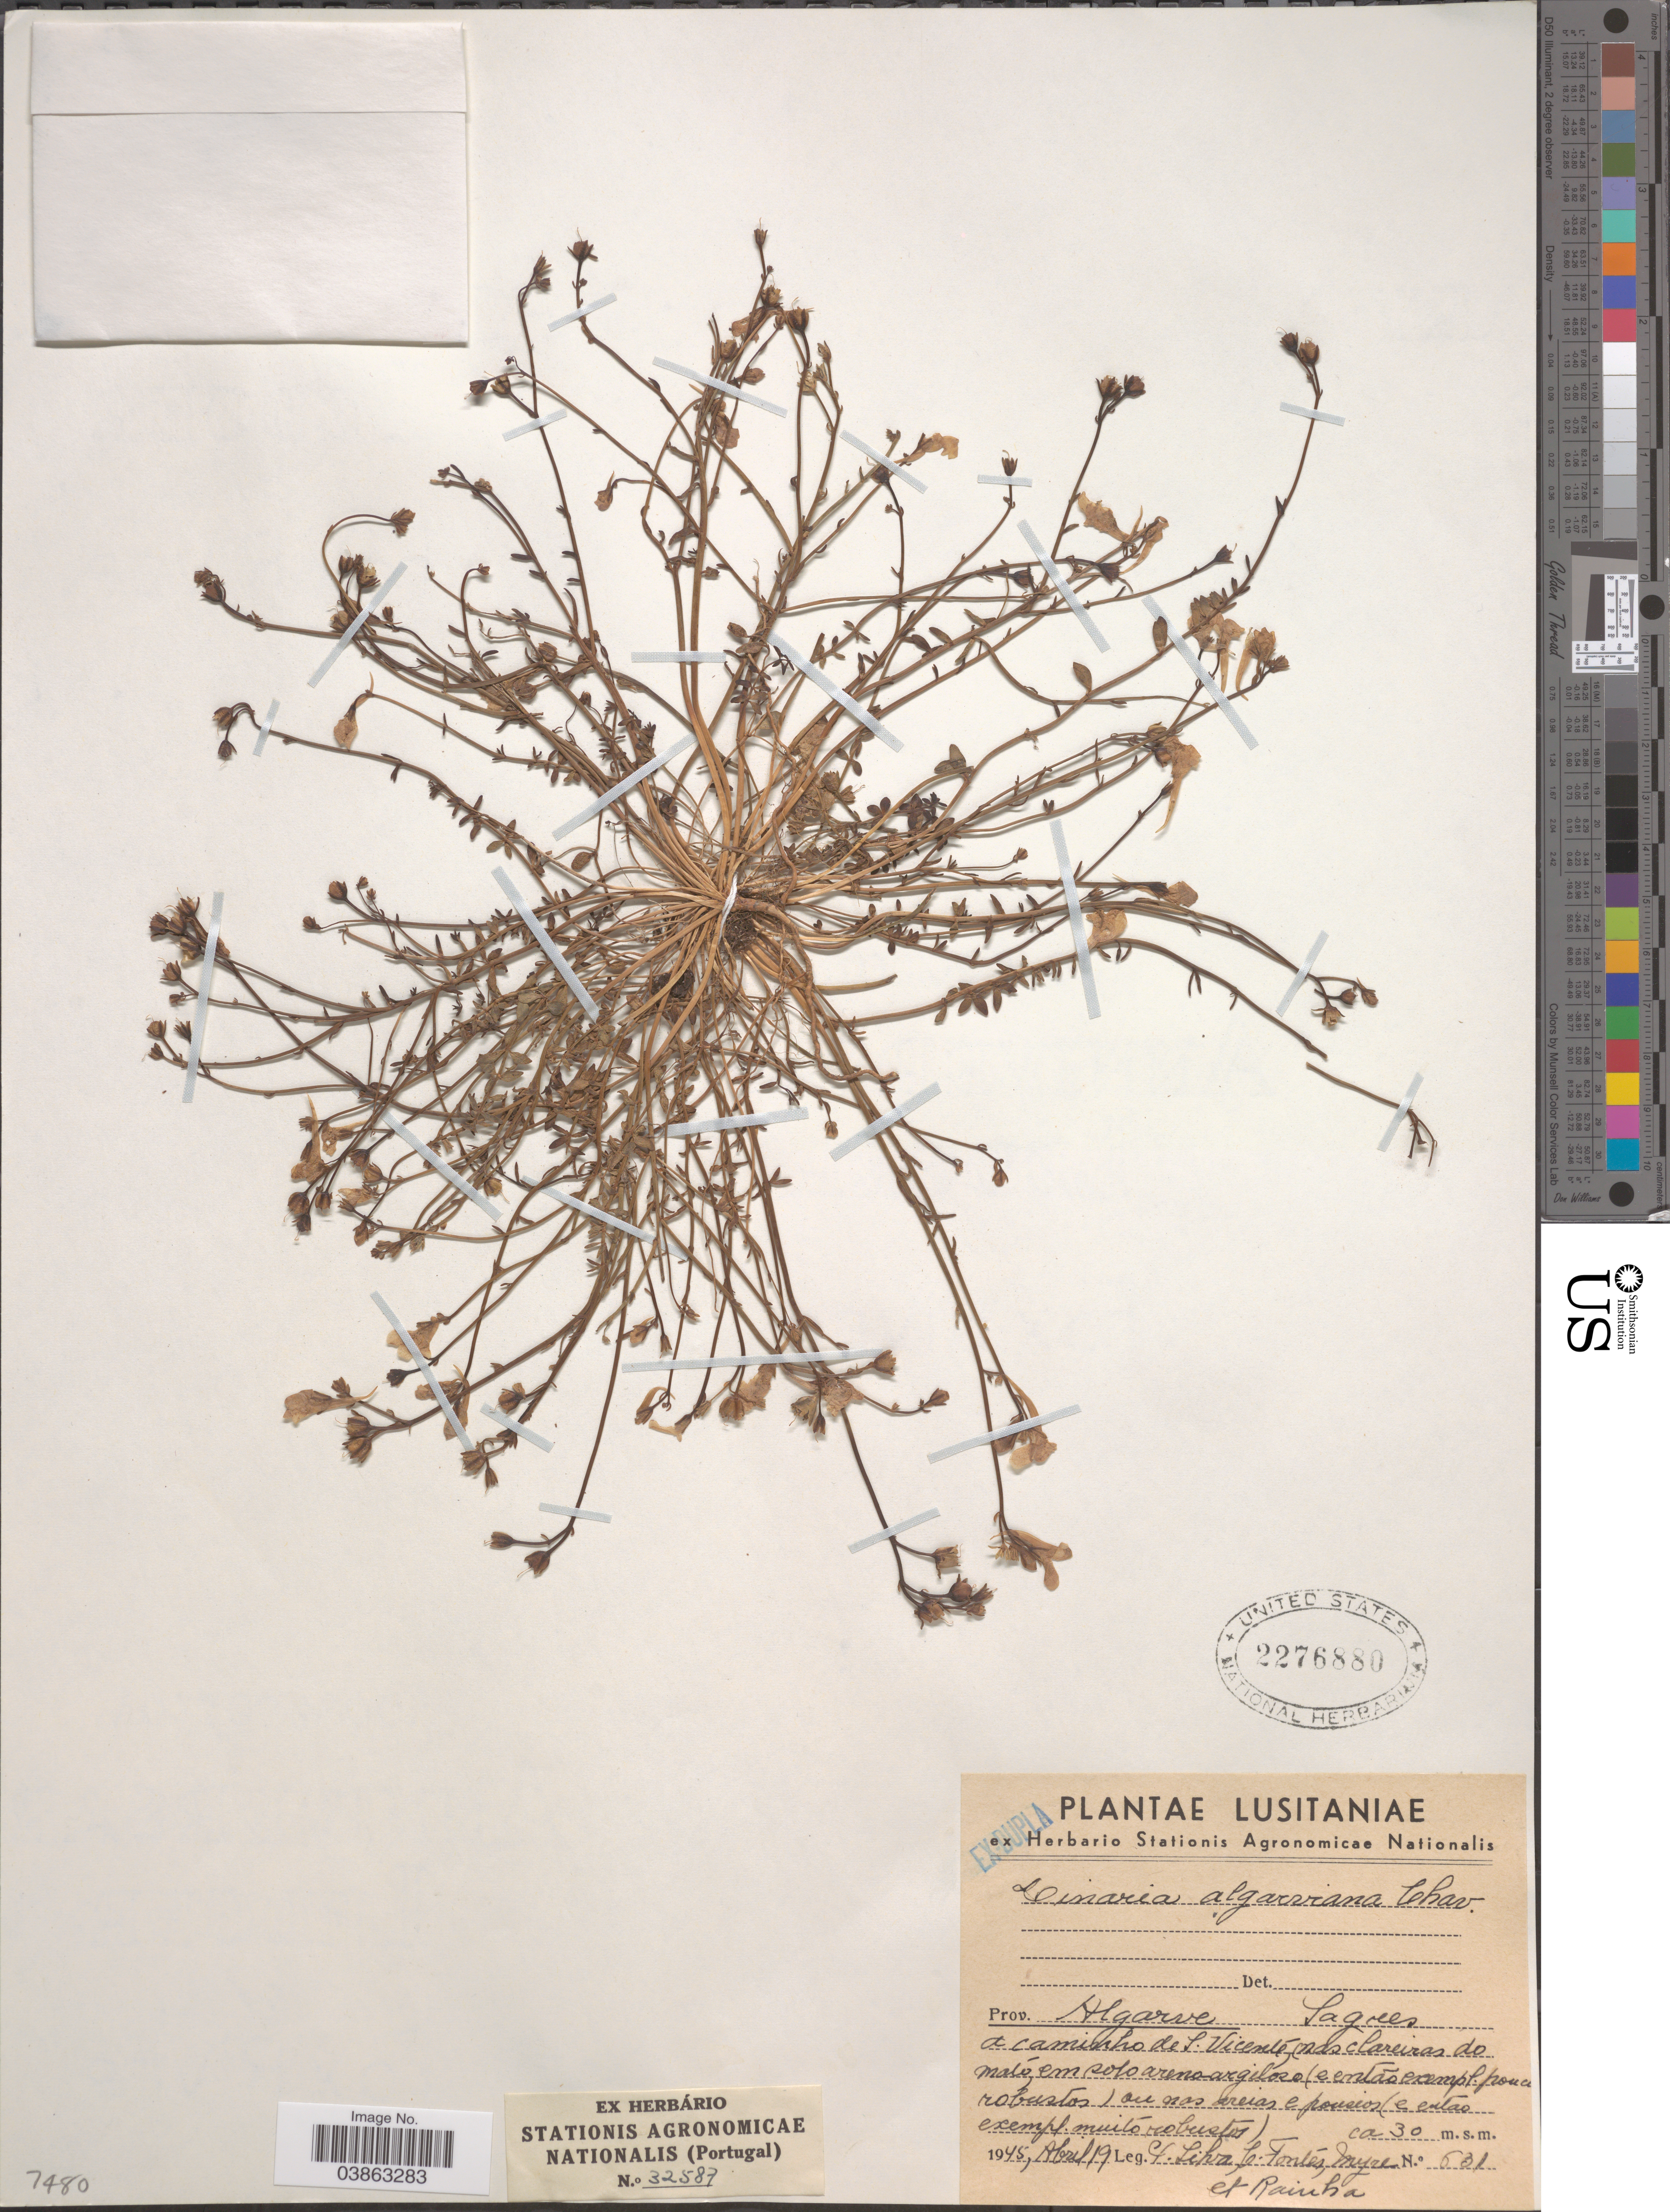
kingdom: Plantae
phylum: Tracheophyta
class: Magnoliopsida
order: Lamiales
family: Plantaginaceae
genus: Linaria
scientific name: Linaria algarviana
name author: Chav.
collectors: G. Silva, G. Fontes, Myre & Rainha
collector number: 231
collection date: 1945-04-19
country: Portugal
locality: Lusitaniae. Prov. Algarve Sagrees a caminho de S. Vicente, (mas clareiras do maló, em solo areno-argiloso. [interpreted]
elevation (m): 30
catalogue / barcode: US 2276880